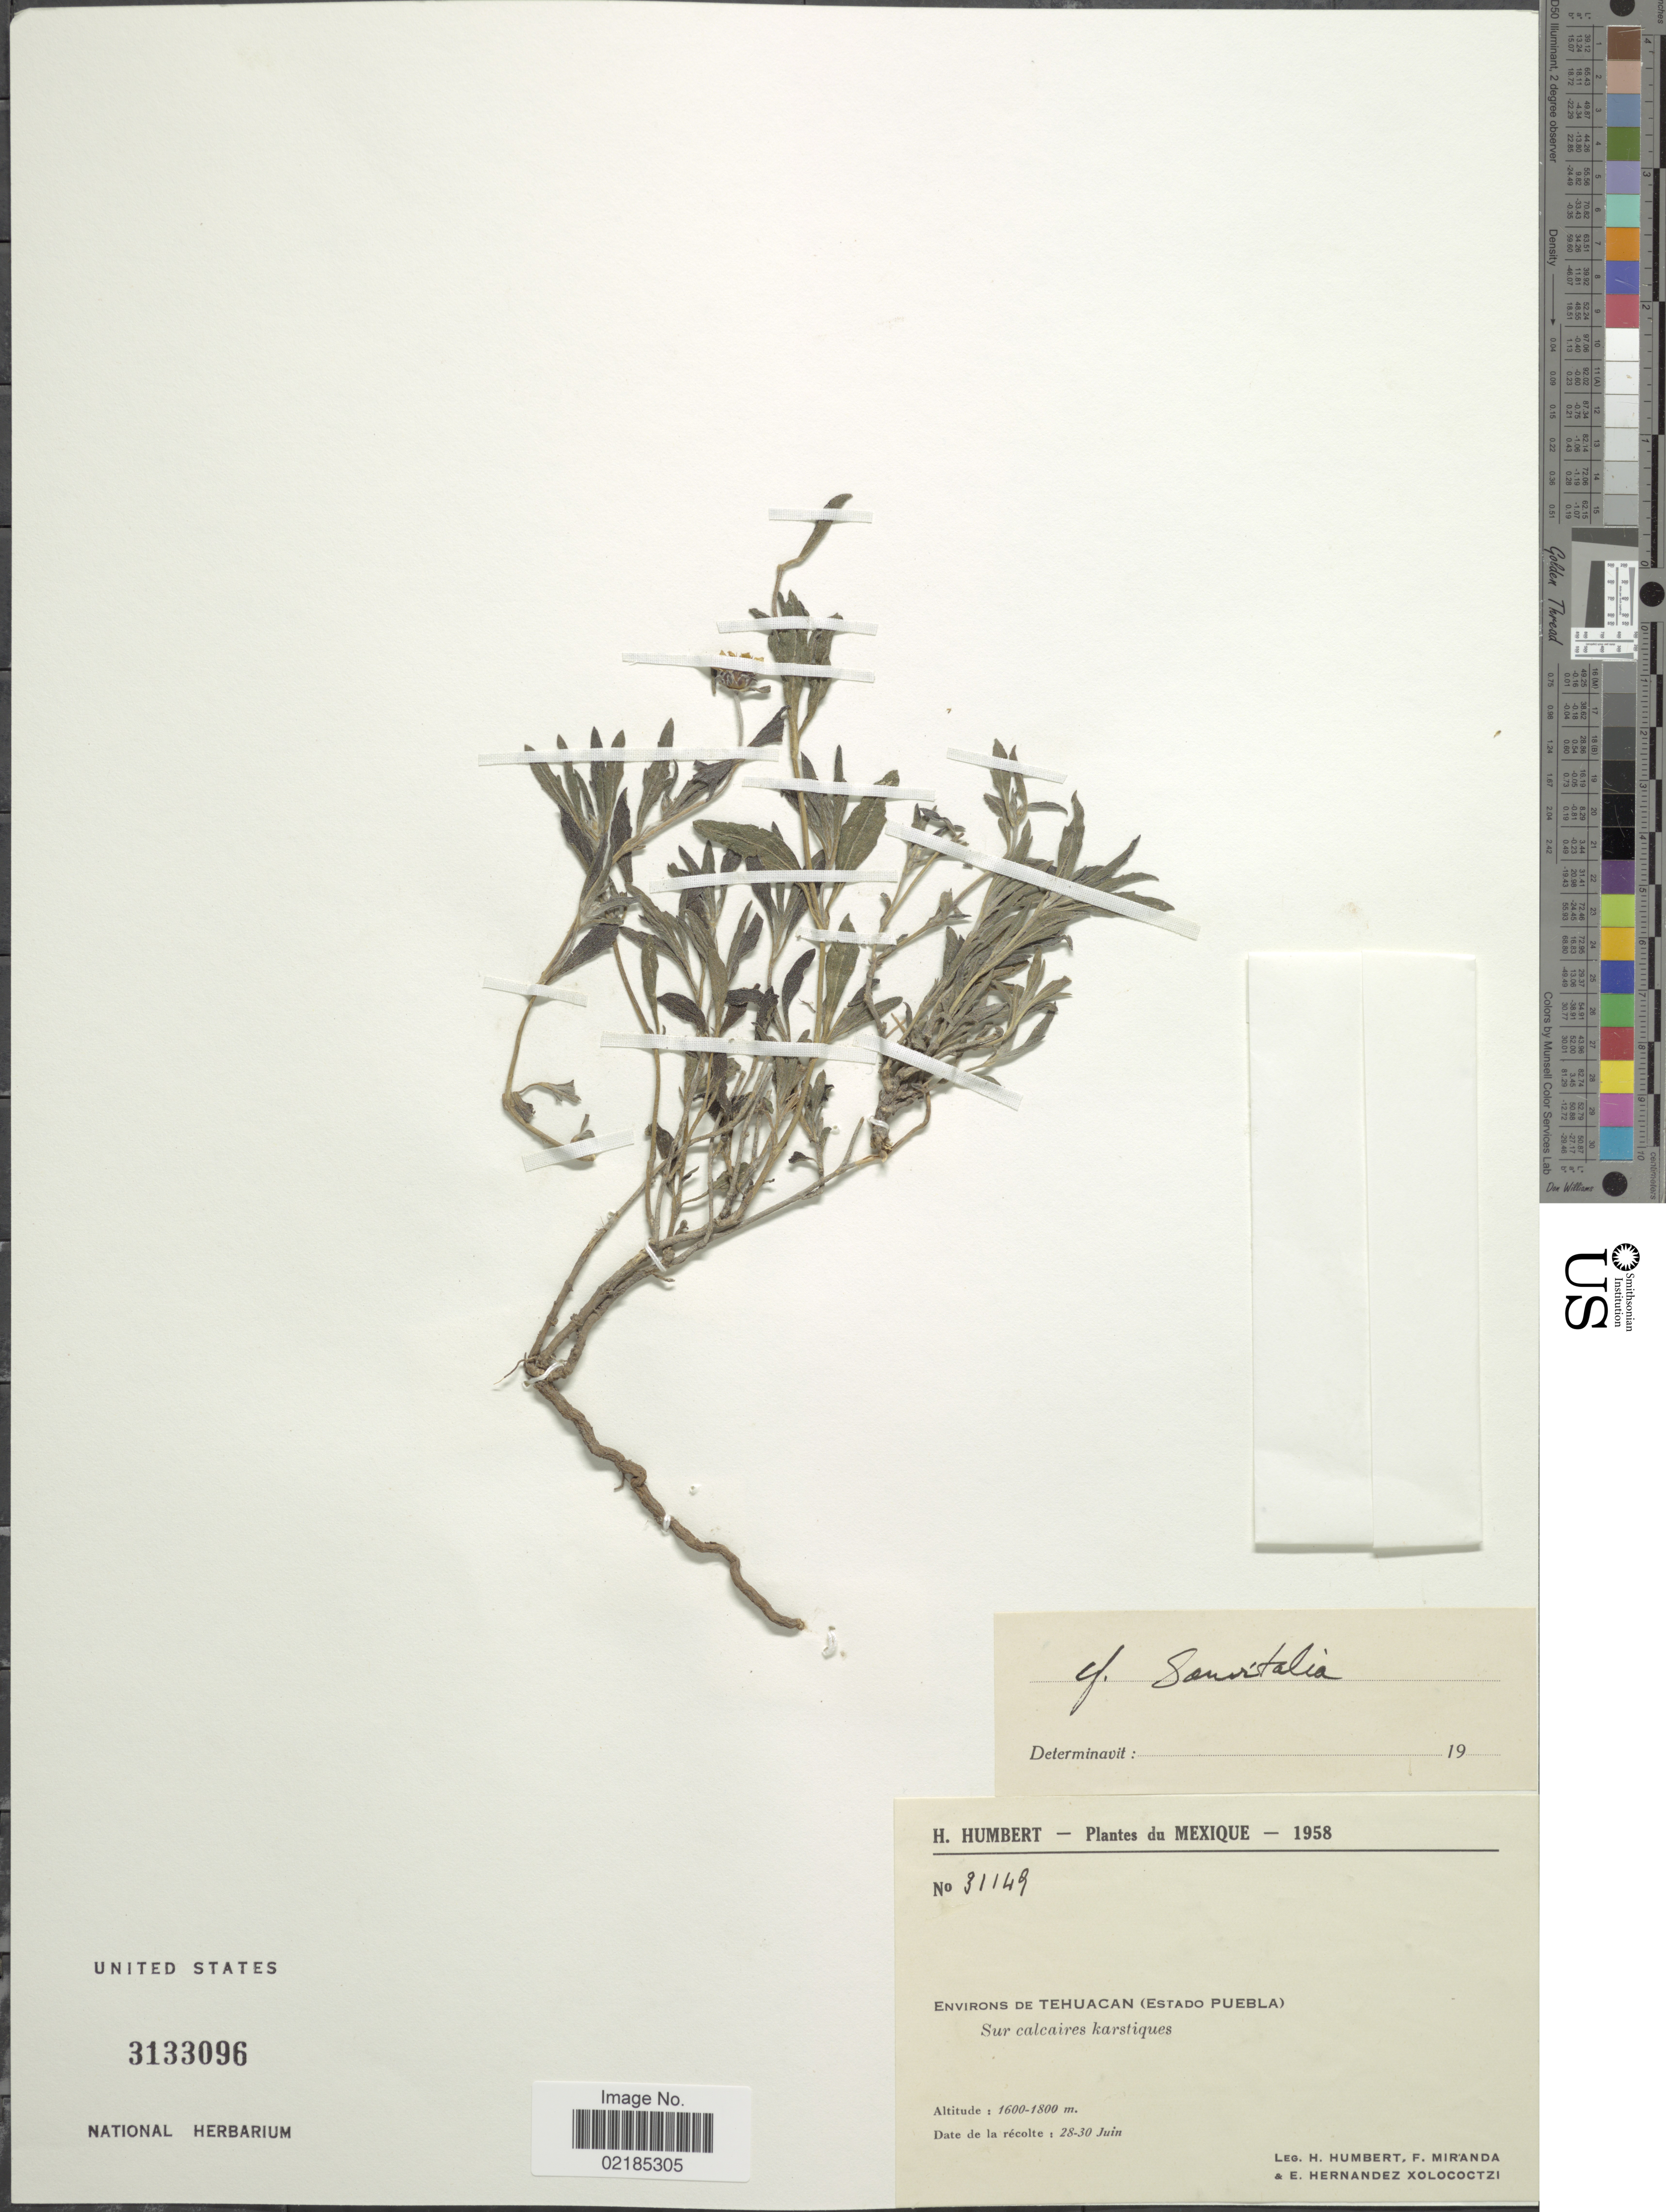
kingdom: Plantae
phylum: Tracheophyta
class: Magnoliopsida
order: Asterales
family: Asteraceae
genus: Sanvitalia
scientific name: Sanvitalia fruticosa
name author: Hemsl.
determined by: Skibicki, Samuel V.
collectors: H. Humbert, F. Miranda & E. I. Hernández-X.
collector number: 31149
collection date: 1958-06-28/1958-06-30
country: Mexico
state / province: Puebla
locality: Environs de Tehuacan (Estado Puebla)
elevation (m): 1600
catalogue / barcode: US 3133096